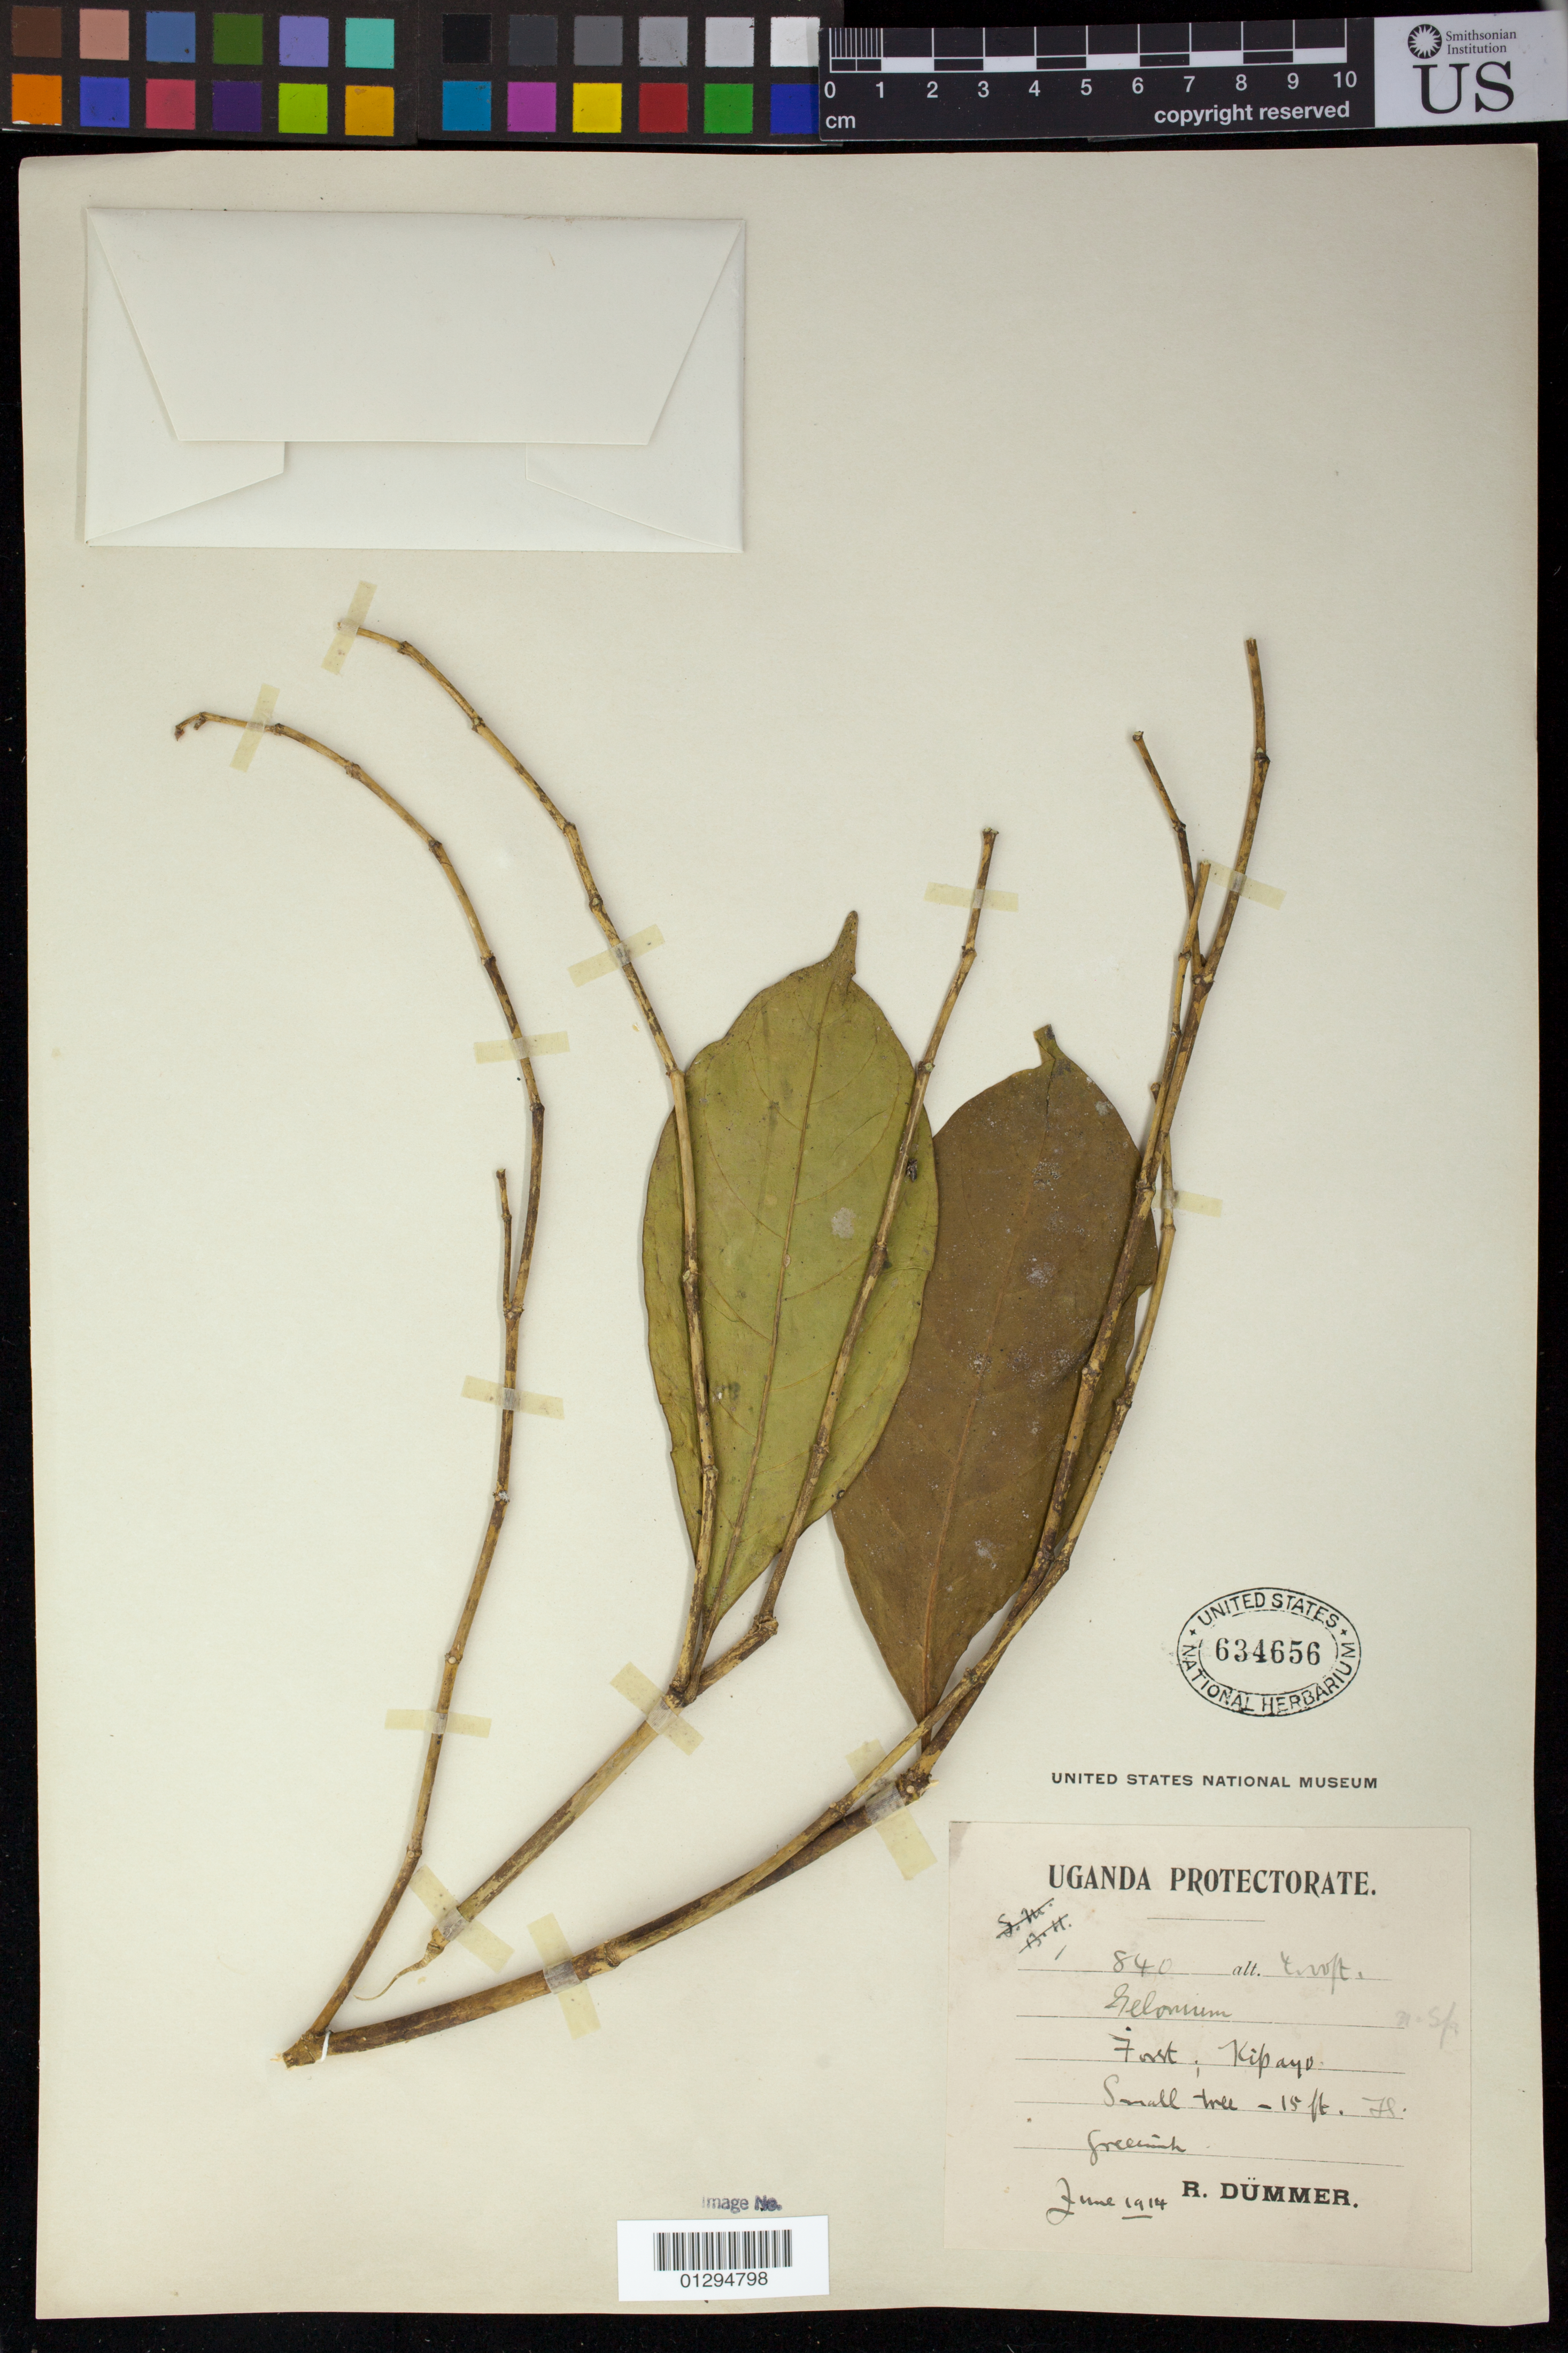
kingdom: Plantae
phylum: Tracheophyta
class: Magnoliopsida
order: Malpighiales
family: Euphorbiaceae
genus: Suregada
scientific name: Suregada sp.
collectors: R. A. Dümmer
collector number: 840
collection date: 1914-06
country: Uganda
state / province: Central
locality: First (First Street, Kampala] Kipayo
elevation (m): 1219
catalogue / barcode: US 634656